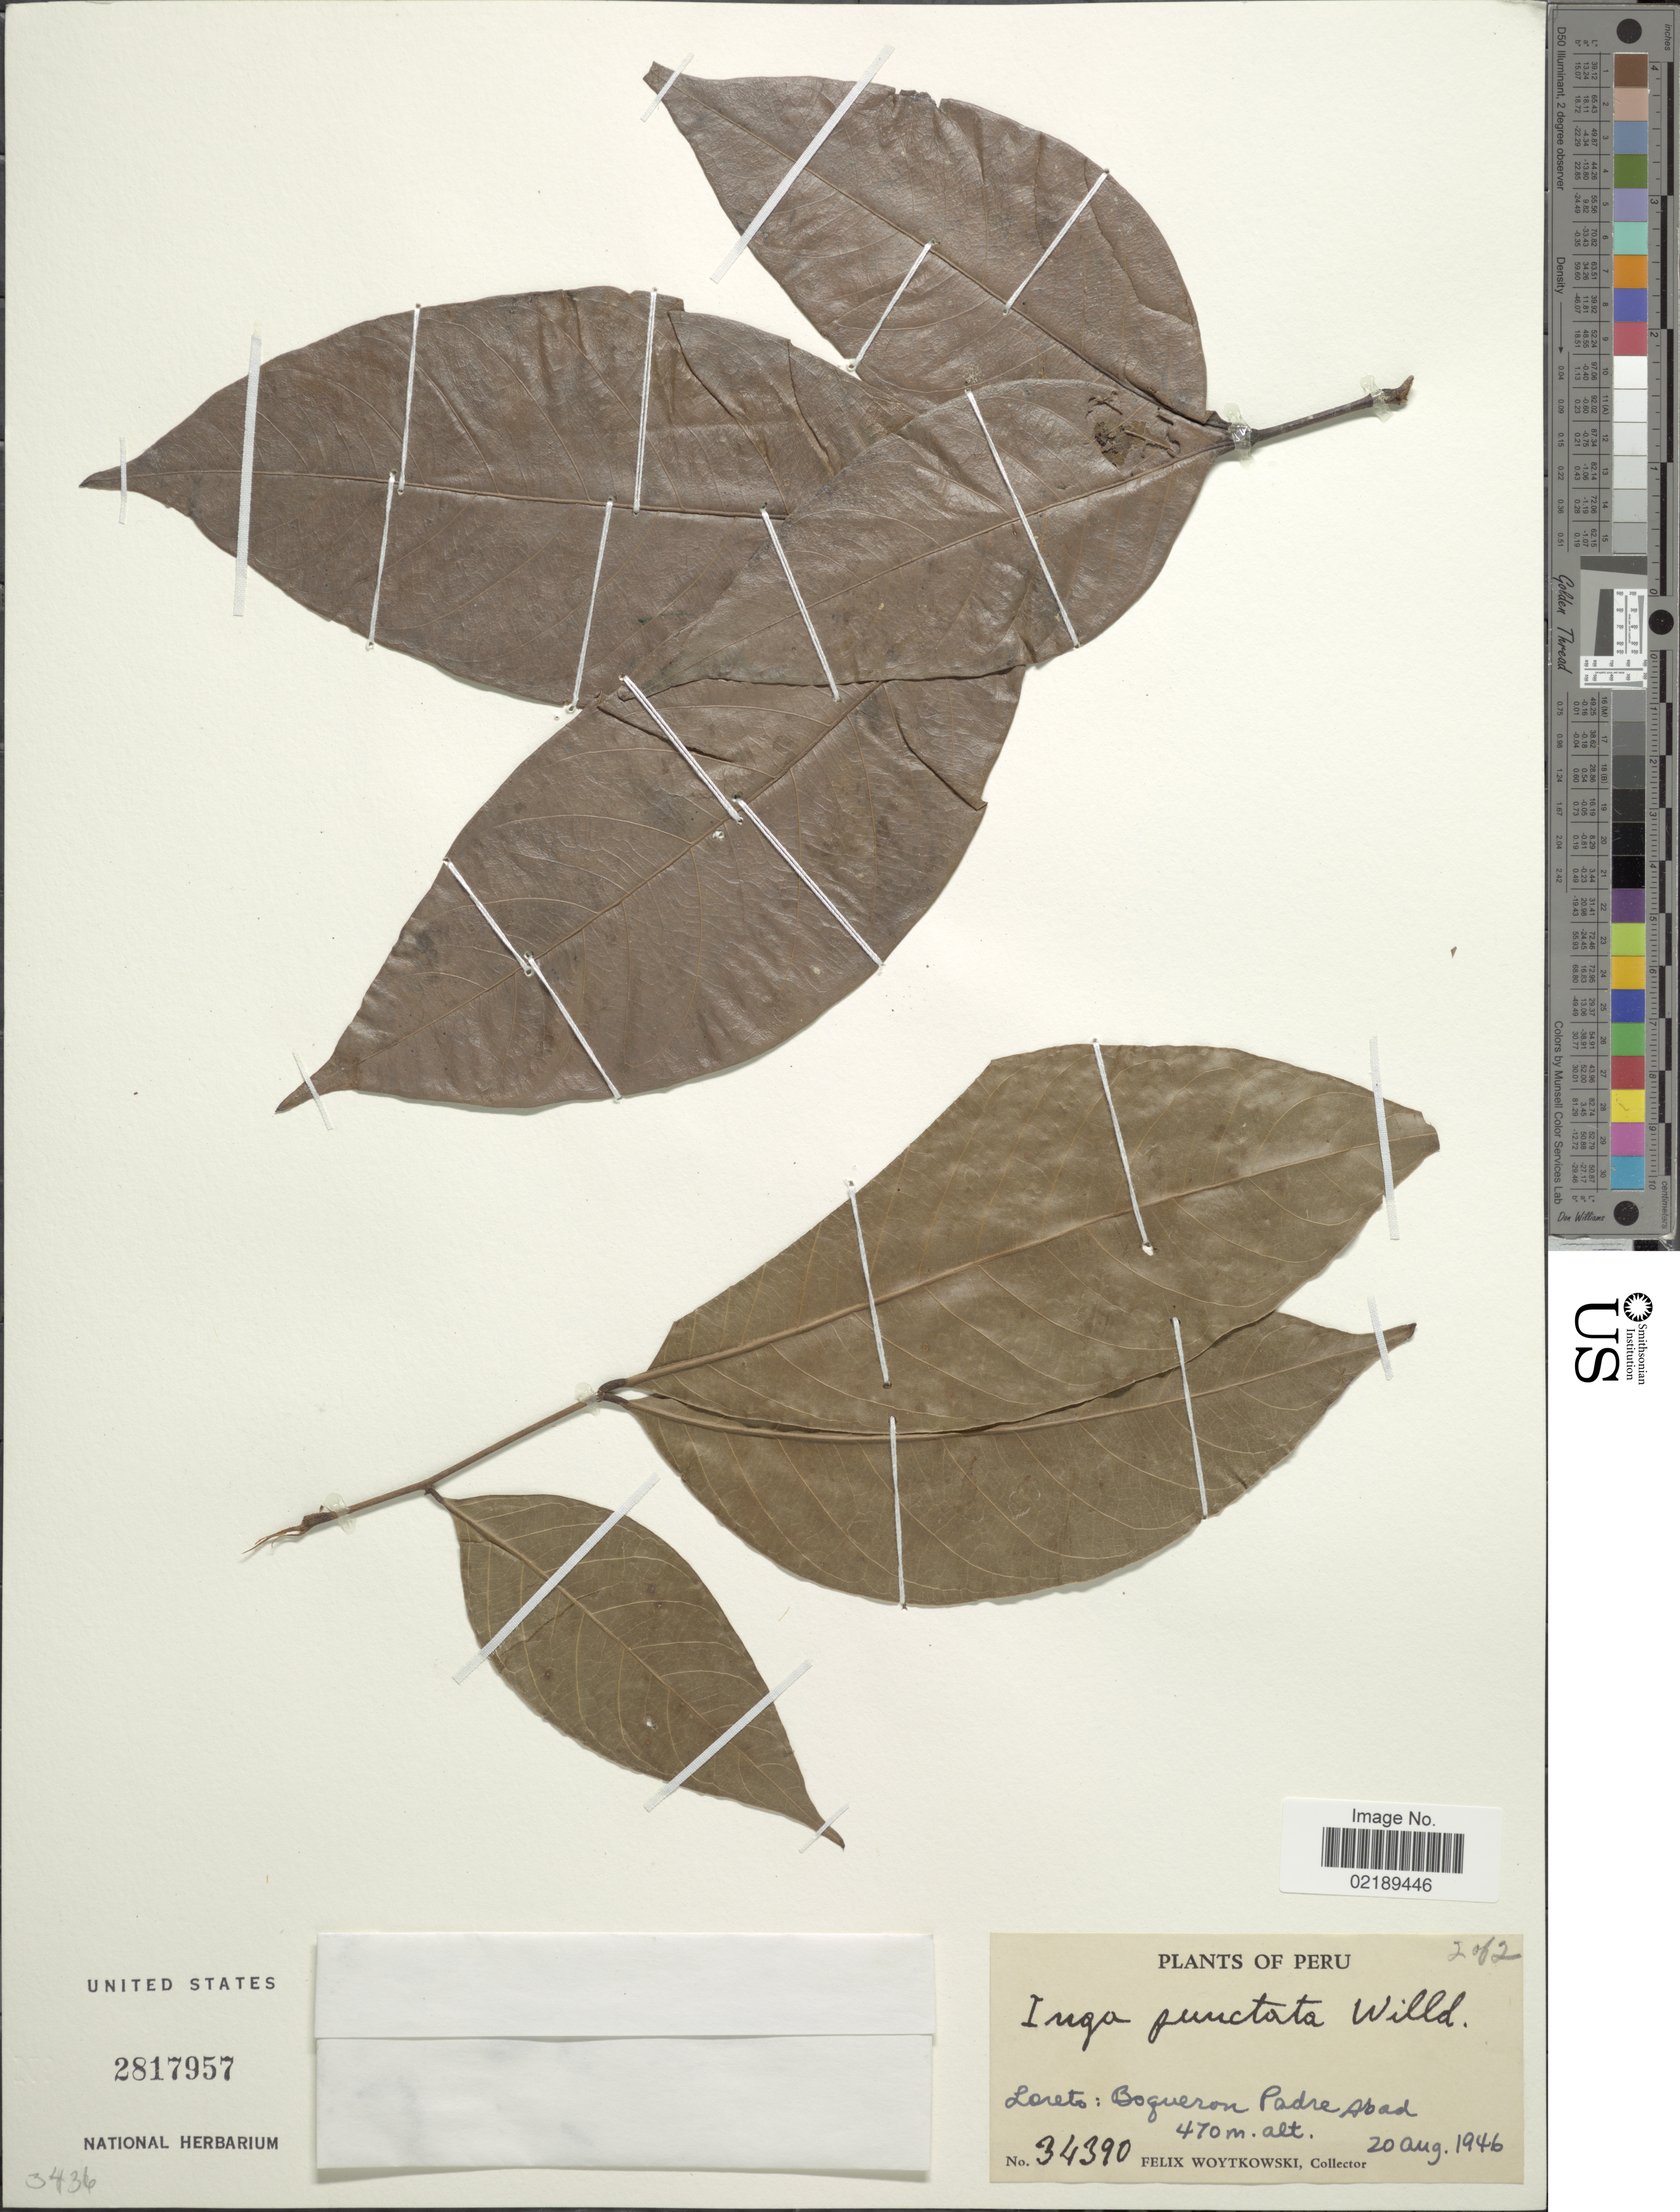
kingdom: Plantae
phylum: Tracheophyta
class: Magnoliopsida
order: Fabales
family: Fabaceae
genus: Inga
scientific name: Inga punctata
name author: Willd.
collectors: F. Woytkowski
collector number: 34390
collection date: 1946-08-20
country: Peru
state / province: Loreto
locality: Bogueron Padre Abad.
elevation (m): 470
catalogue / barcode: US 2817957